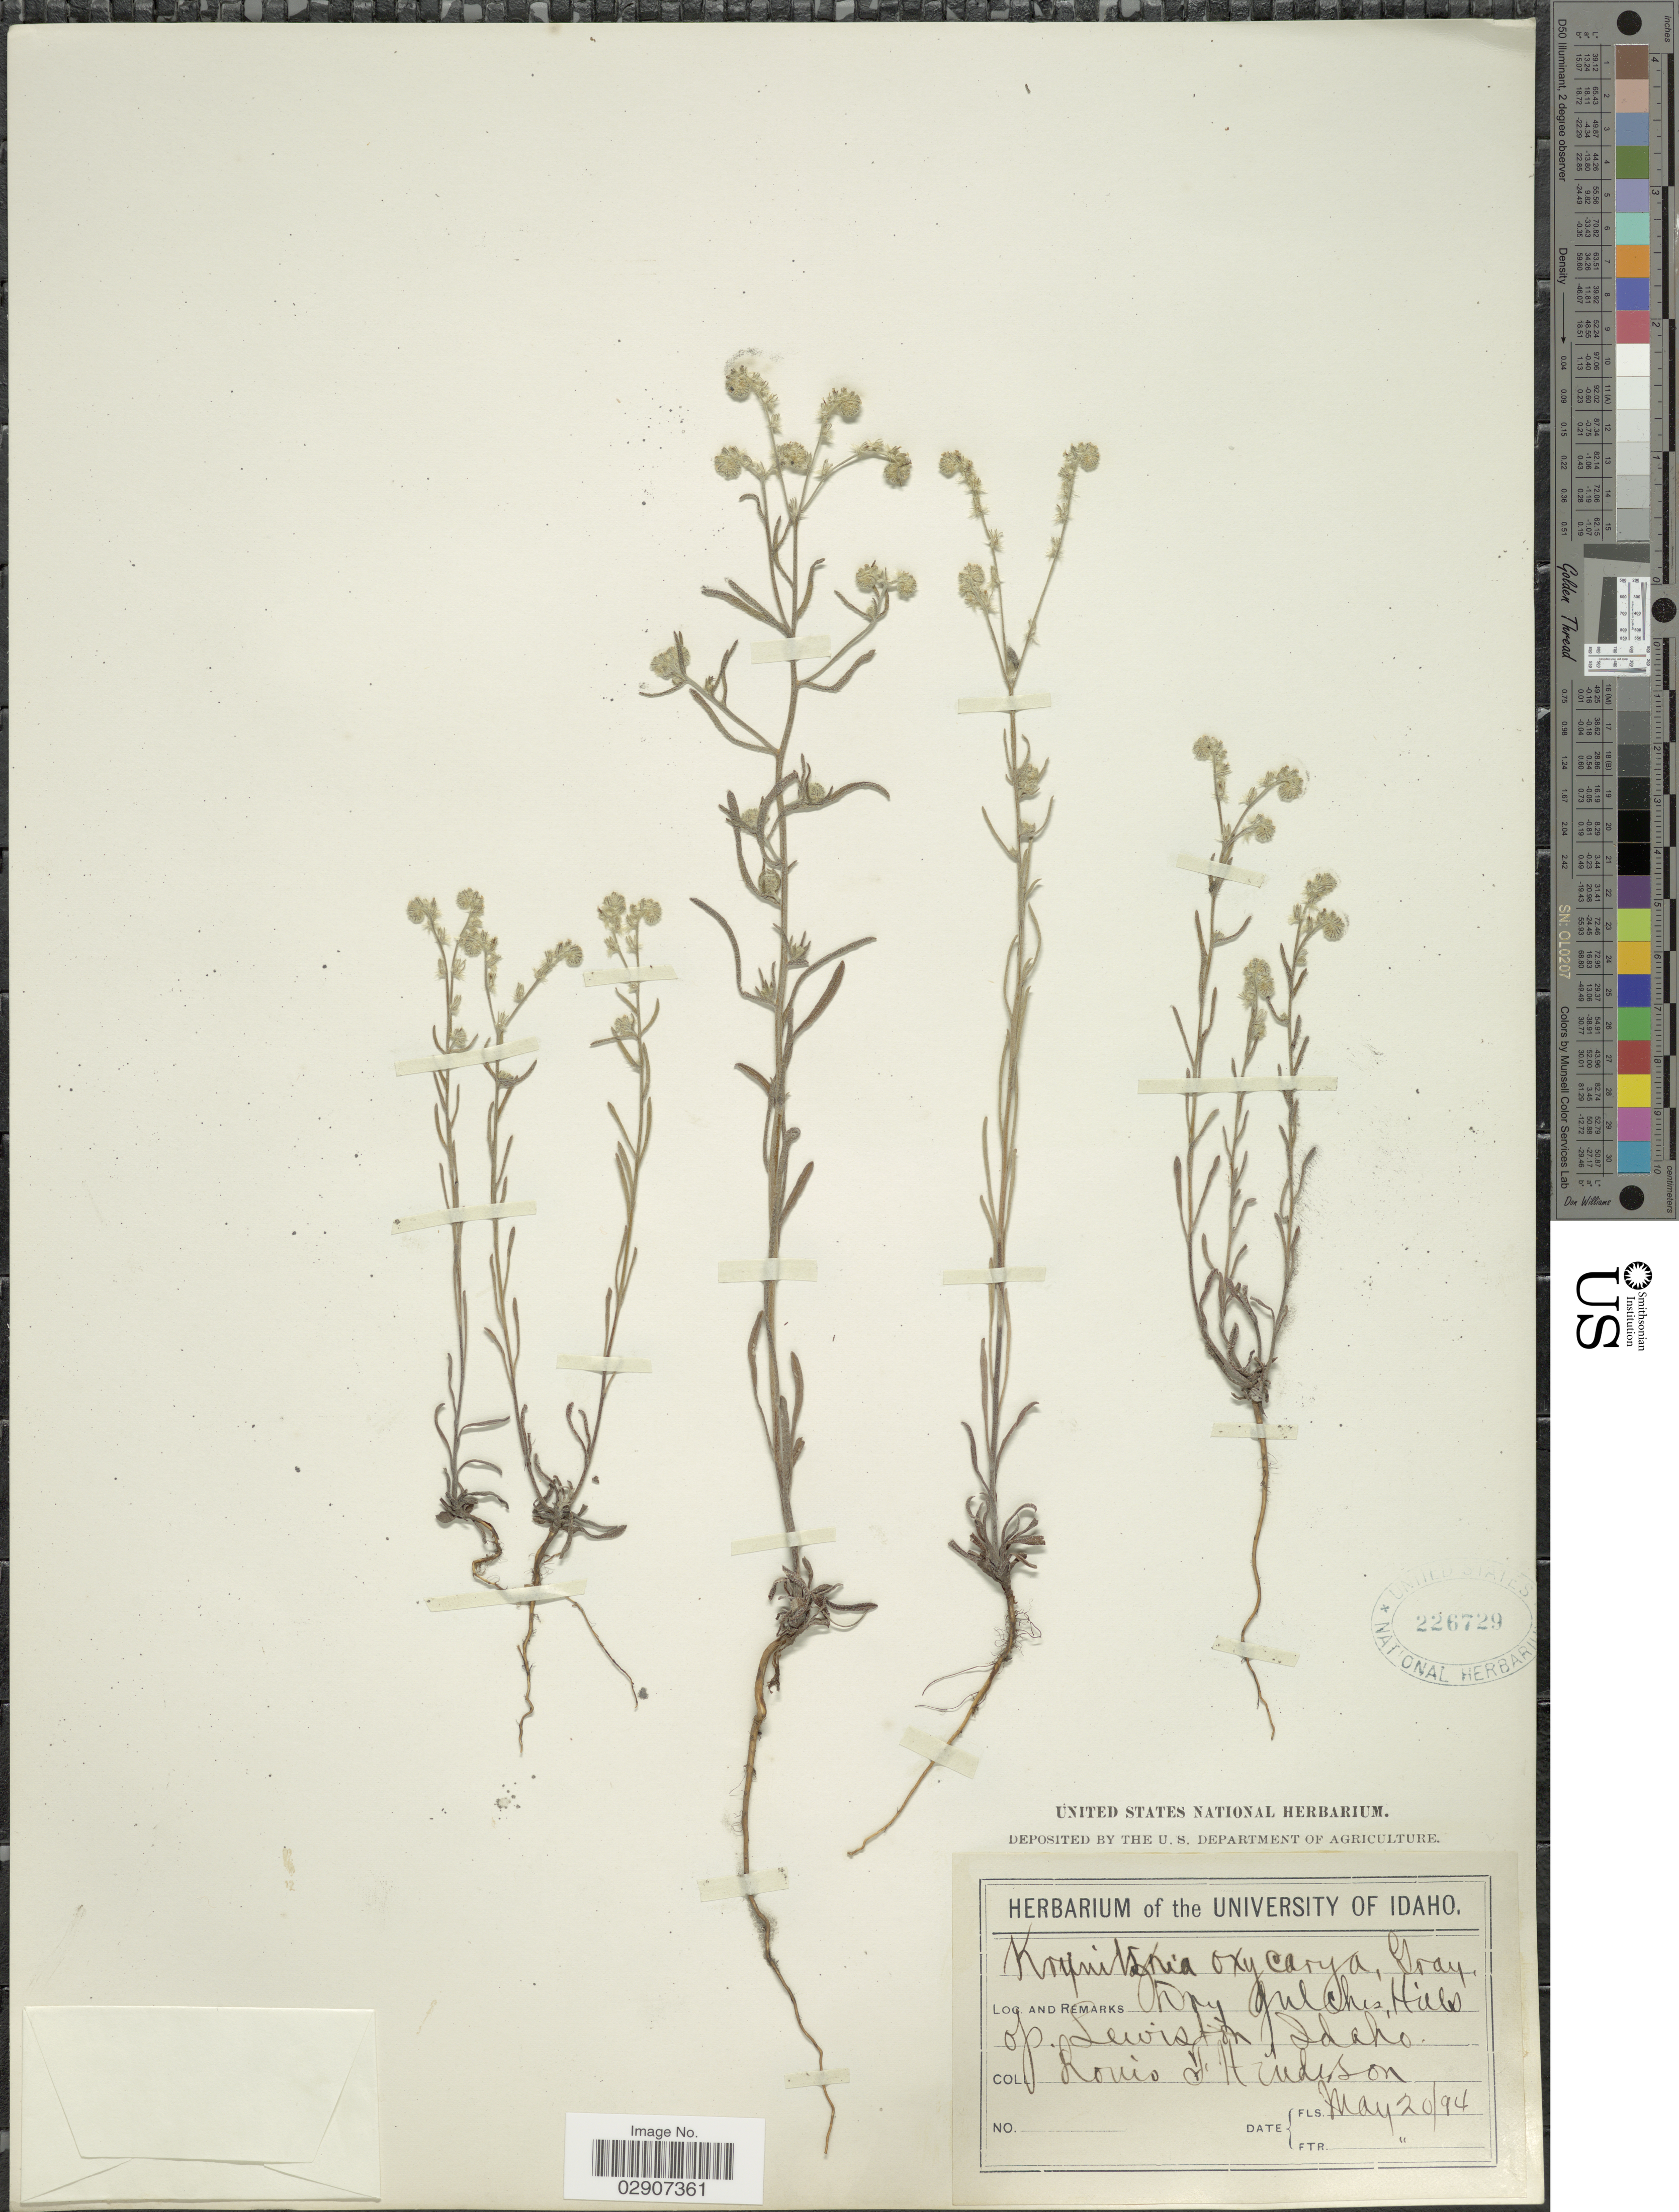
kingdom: Plantae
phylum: Tracheophyta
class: Magnoliopsida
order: Boraginales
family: Boraginaceae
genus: Cryptantha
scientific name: Cryptantha flaccida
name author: (Douglas ex Lehm.) Greene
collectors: L. Henderson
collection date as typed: Transcribed d/m/y: 20/5/94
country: United States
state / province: Idaho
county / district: Nez Perce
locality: Hills of Lewiston.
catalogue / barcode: US 226729